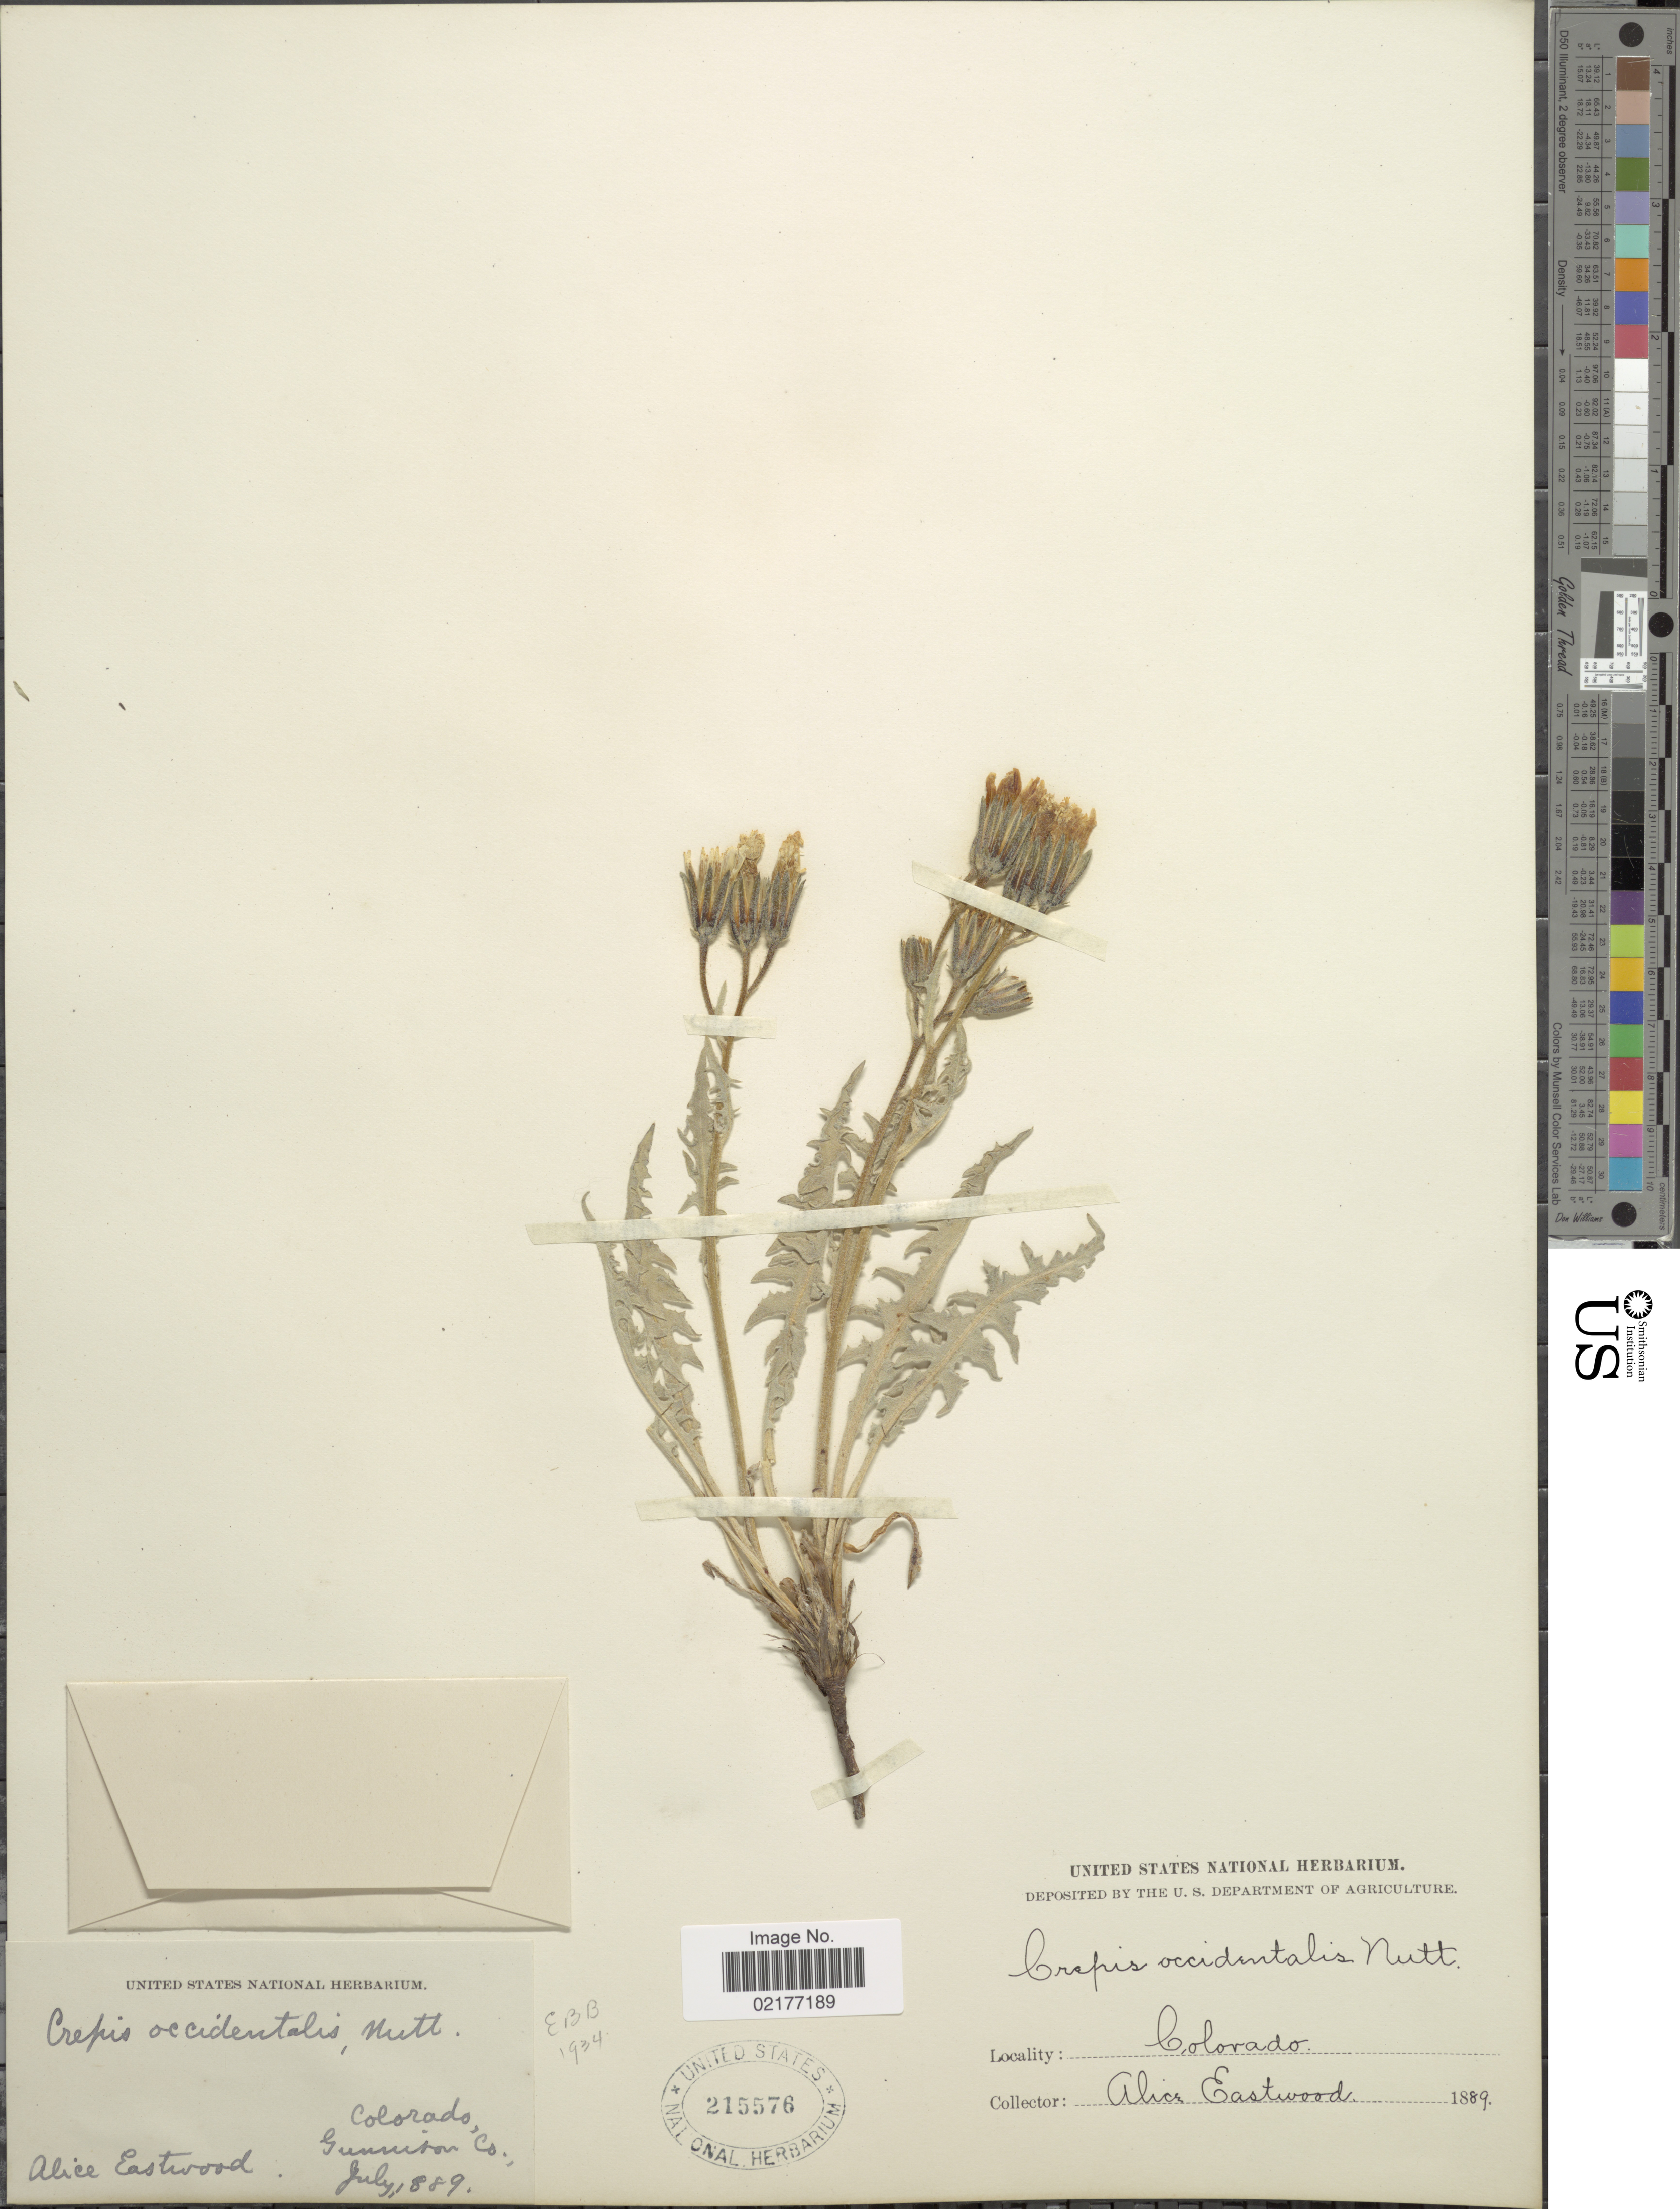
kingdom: Plantae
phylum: Tracheophyta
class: Magnoliopsida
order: Asterales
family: Asteraceae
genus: Crepis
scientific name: Crepis occidentalis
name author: Nutt.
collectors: A. Eastwood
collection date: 1889-07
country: United States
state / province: Colorado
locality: Colorado, Gunnison Co.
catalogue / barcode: US 215576